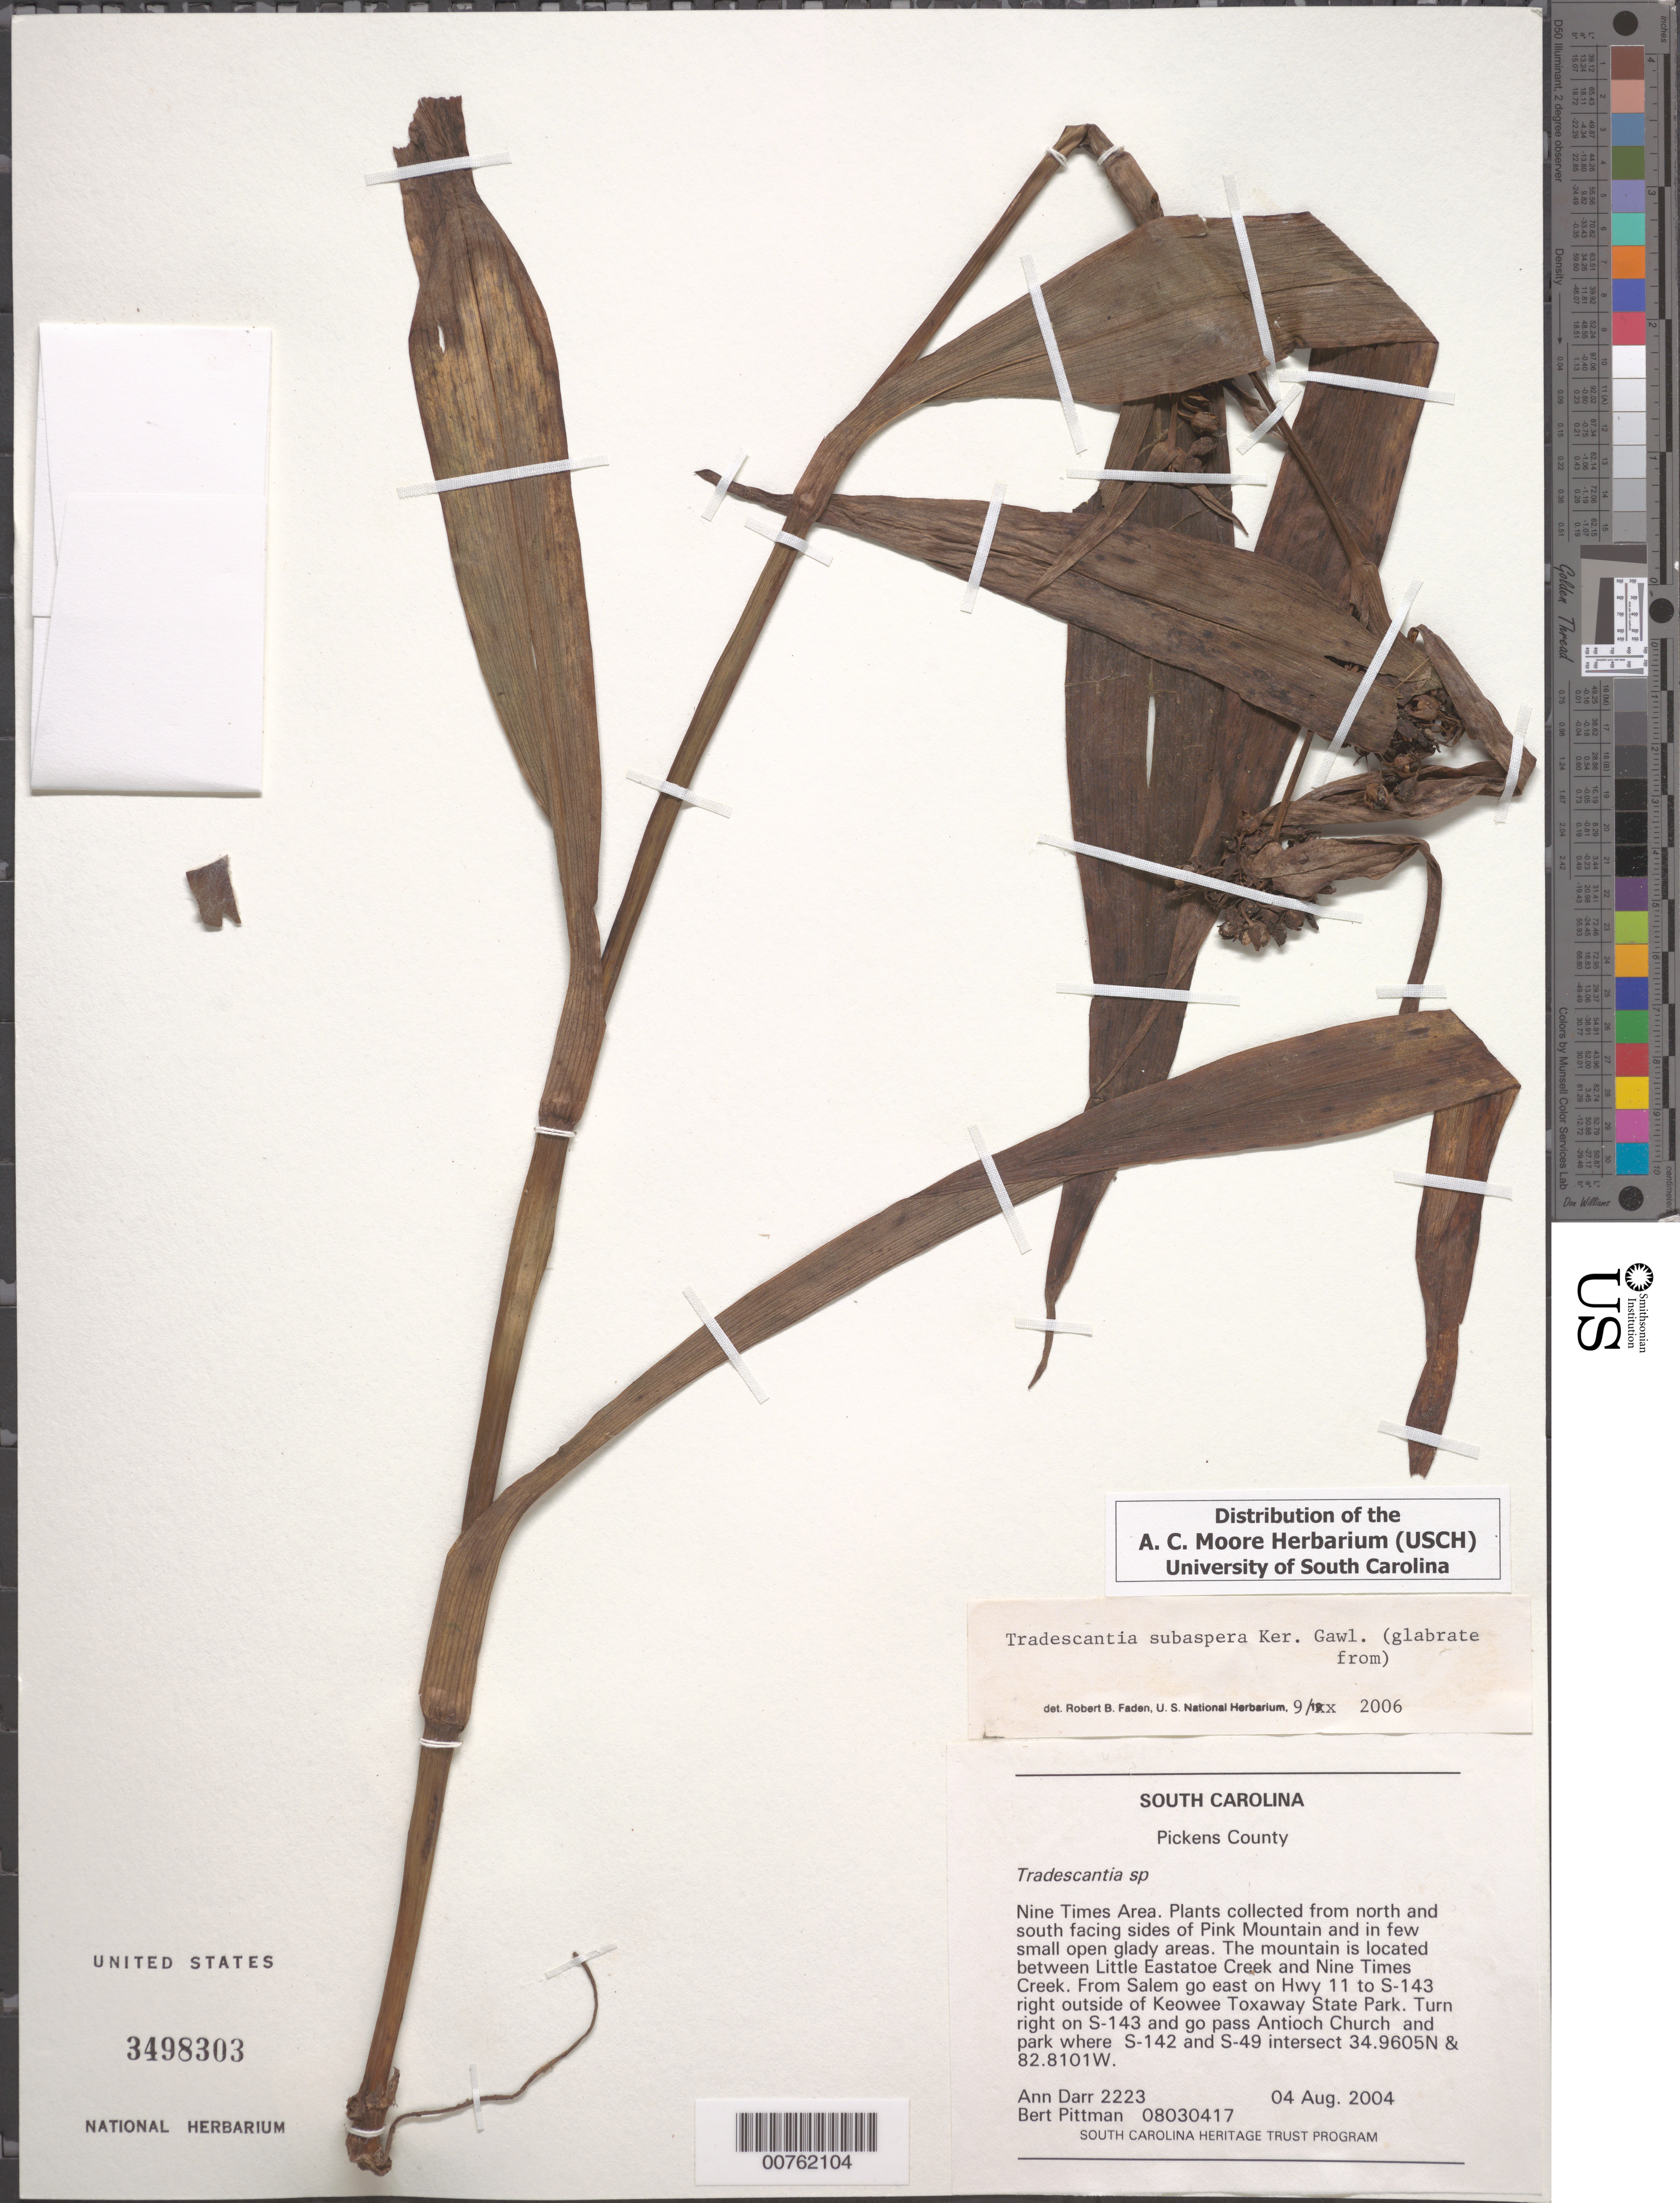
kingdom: Plantae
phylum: Tracheophyta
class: Liliopsida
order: Commelinales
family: Commelinaceae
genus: Tradescantia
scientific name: Tradescantia subaspera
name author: Ker Gawl.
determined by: Faden, Robert B., (US), Smithsonian Institution - National Museum of Natural History (UNITED STATES)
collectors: A. Darr & B. Pittman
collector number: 2223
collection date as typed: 04 Aug 2004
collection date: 2004-08-04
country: United States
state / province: South Carolina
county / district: Pickens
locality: Nine Times Area.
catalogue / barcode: US 3498303